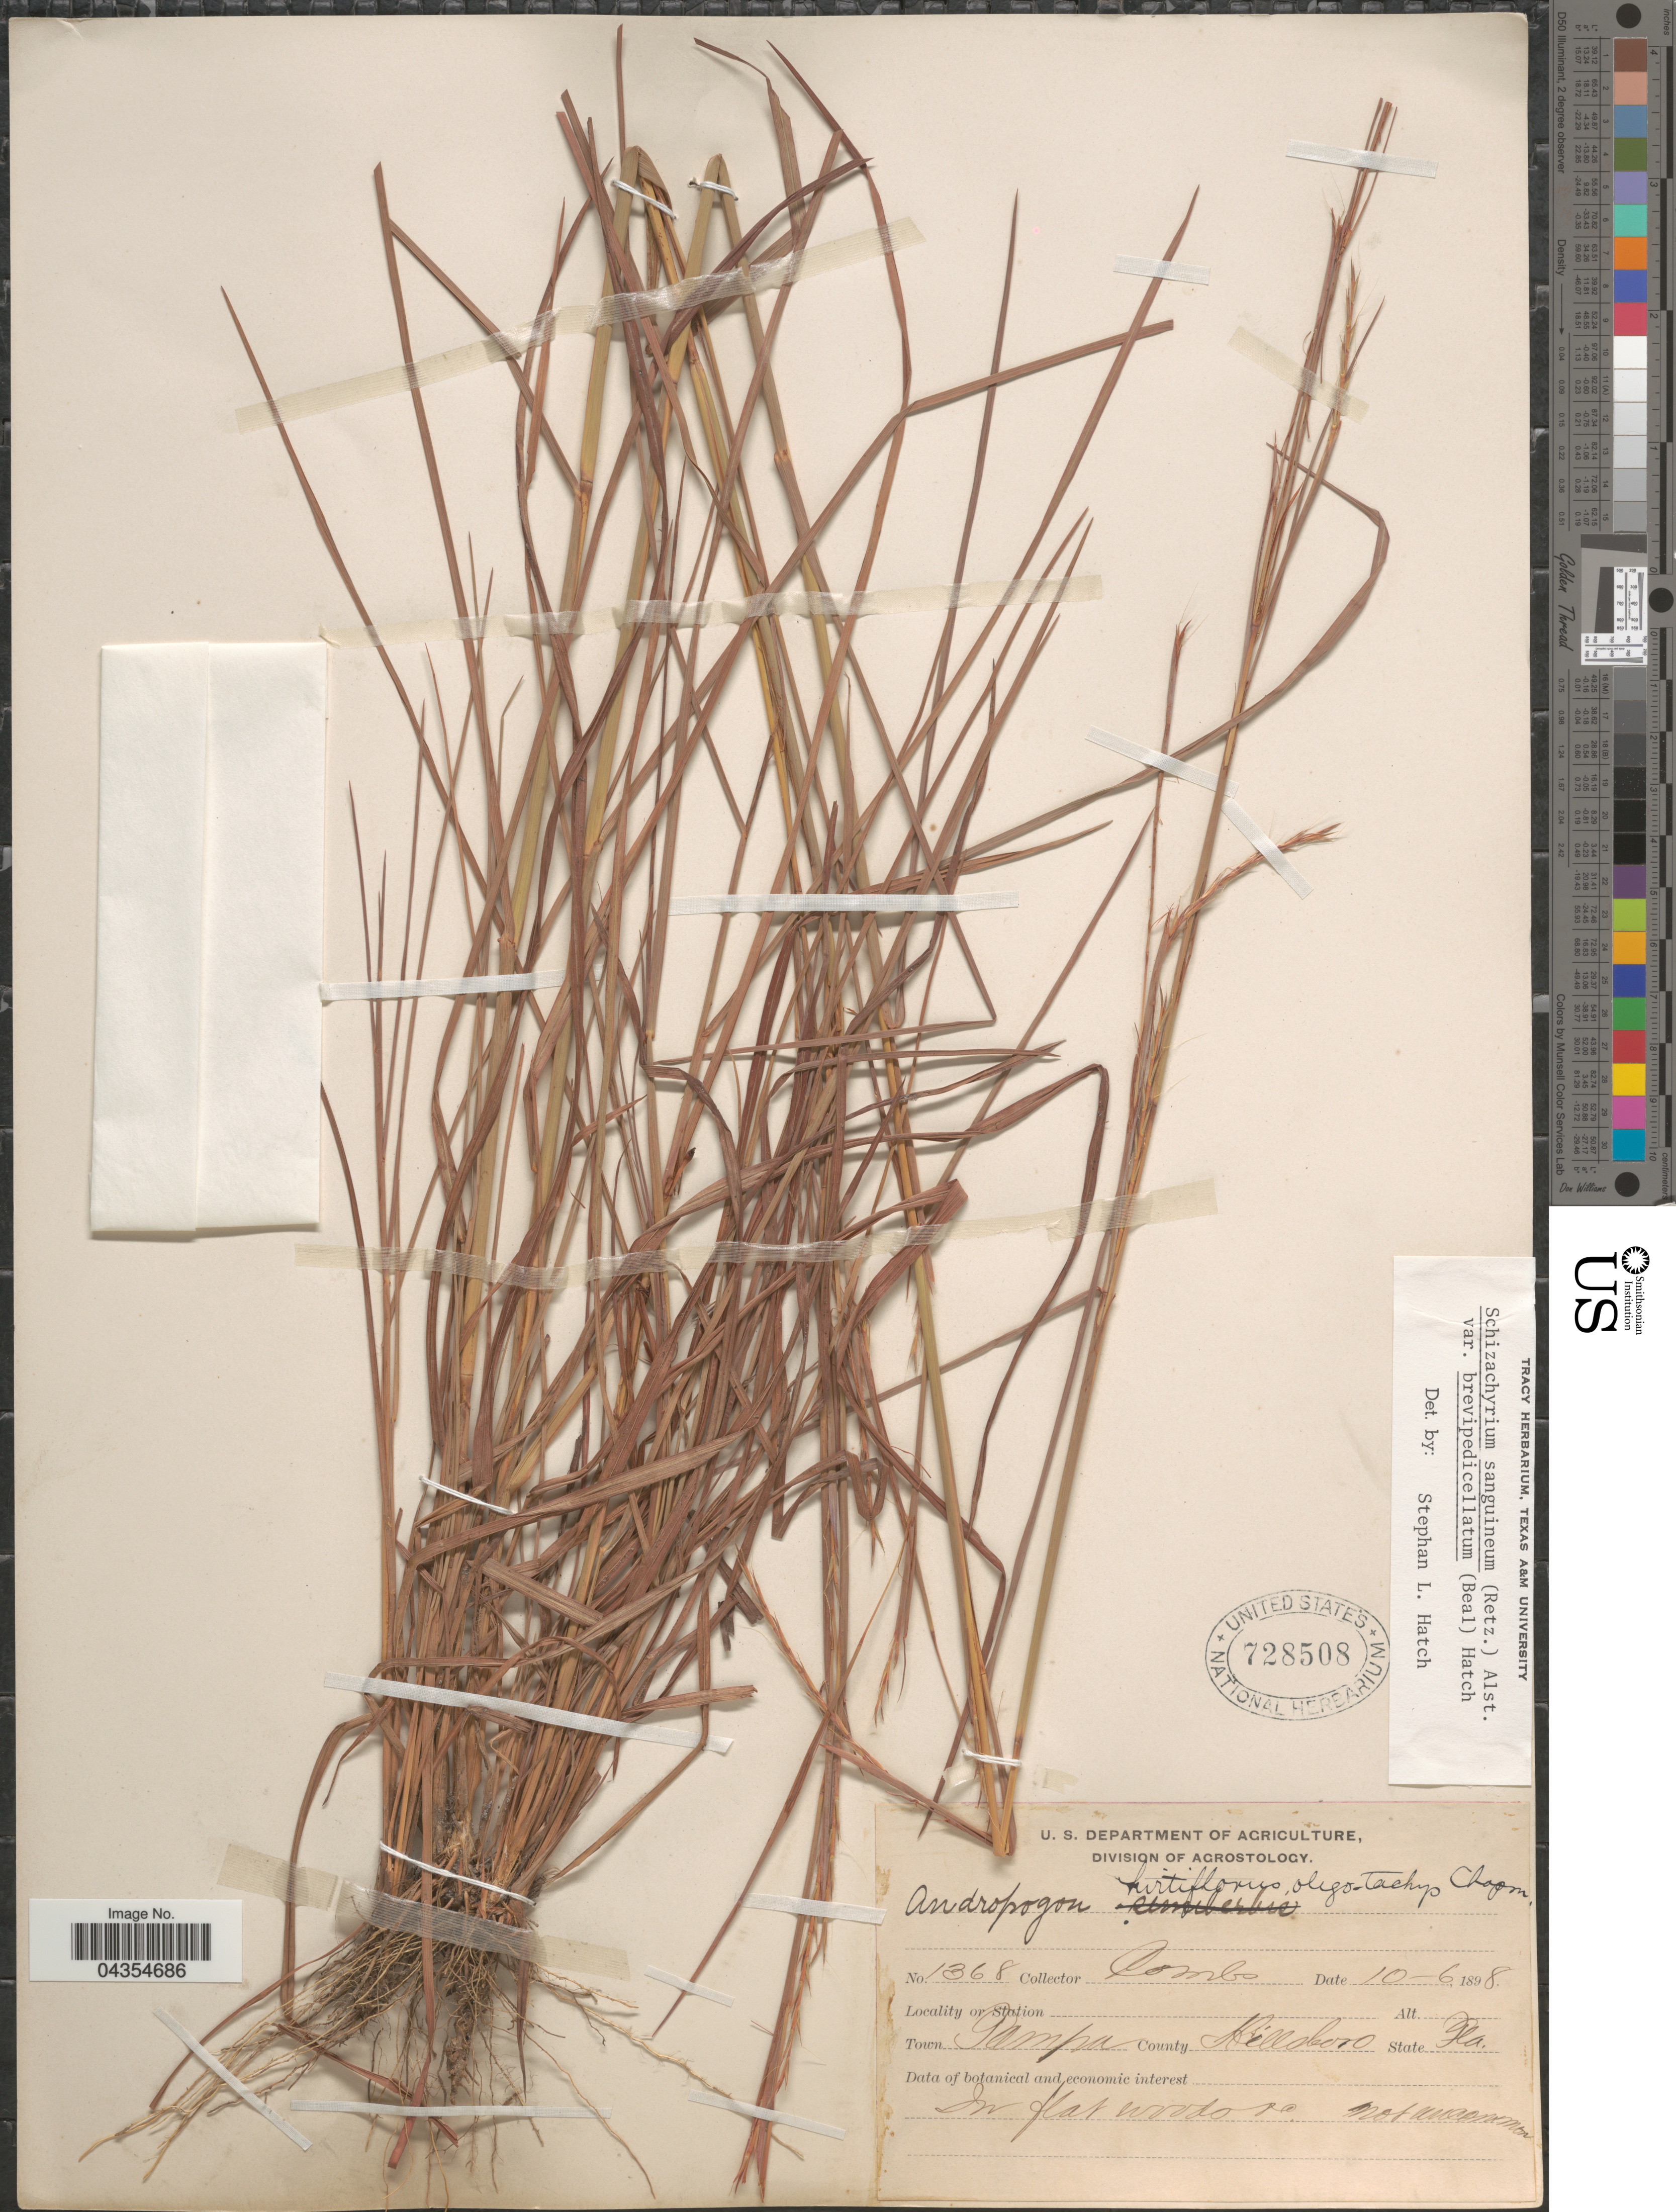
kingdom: Plantae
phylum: Tracheophyta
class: Liliopsida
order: Poales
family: Poaceae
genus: Schizachyrium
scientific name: Schizachyrium sanguineum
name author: (Retz.) Alston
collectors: -. Combs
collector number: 1368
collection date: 1898-10-06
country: United States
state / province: Florida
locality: Town Tampa. County Hillsboro.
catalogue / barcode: US 728508